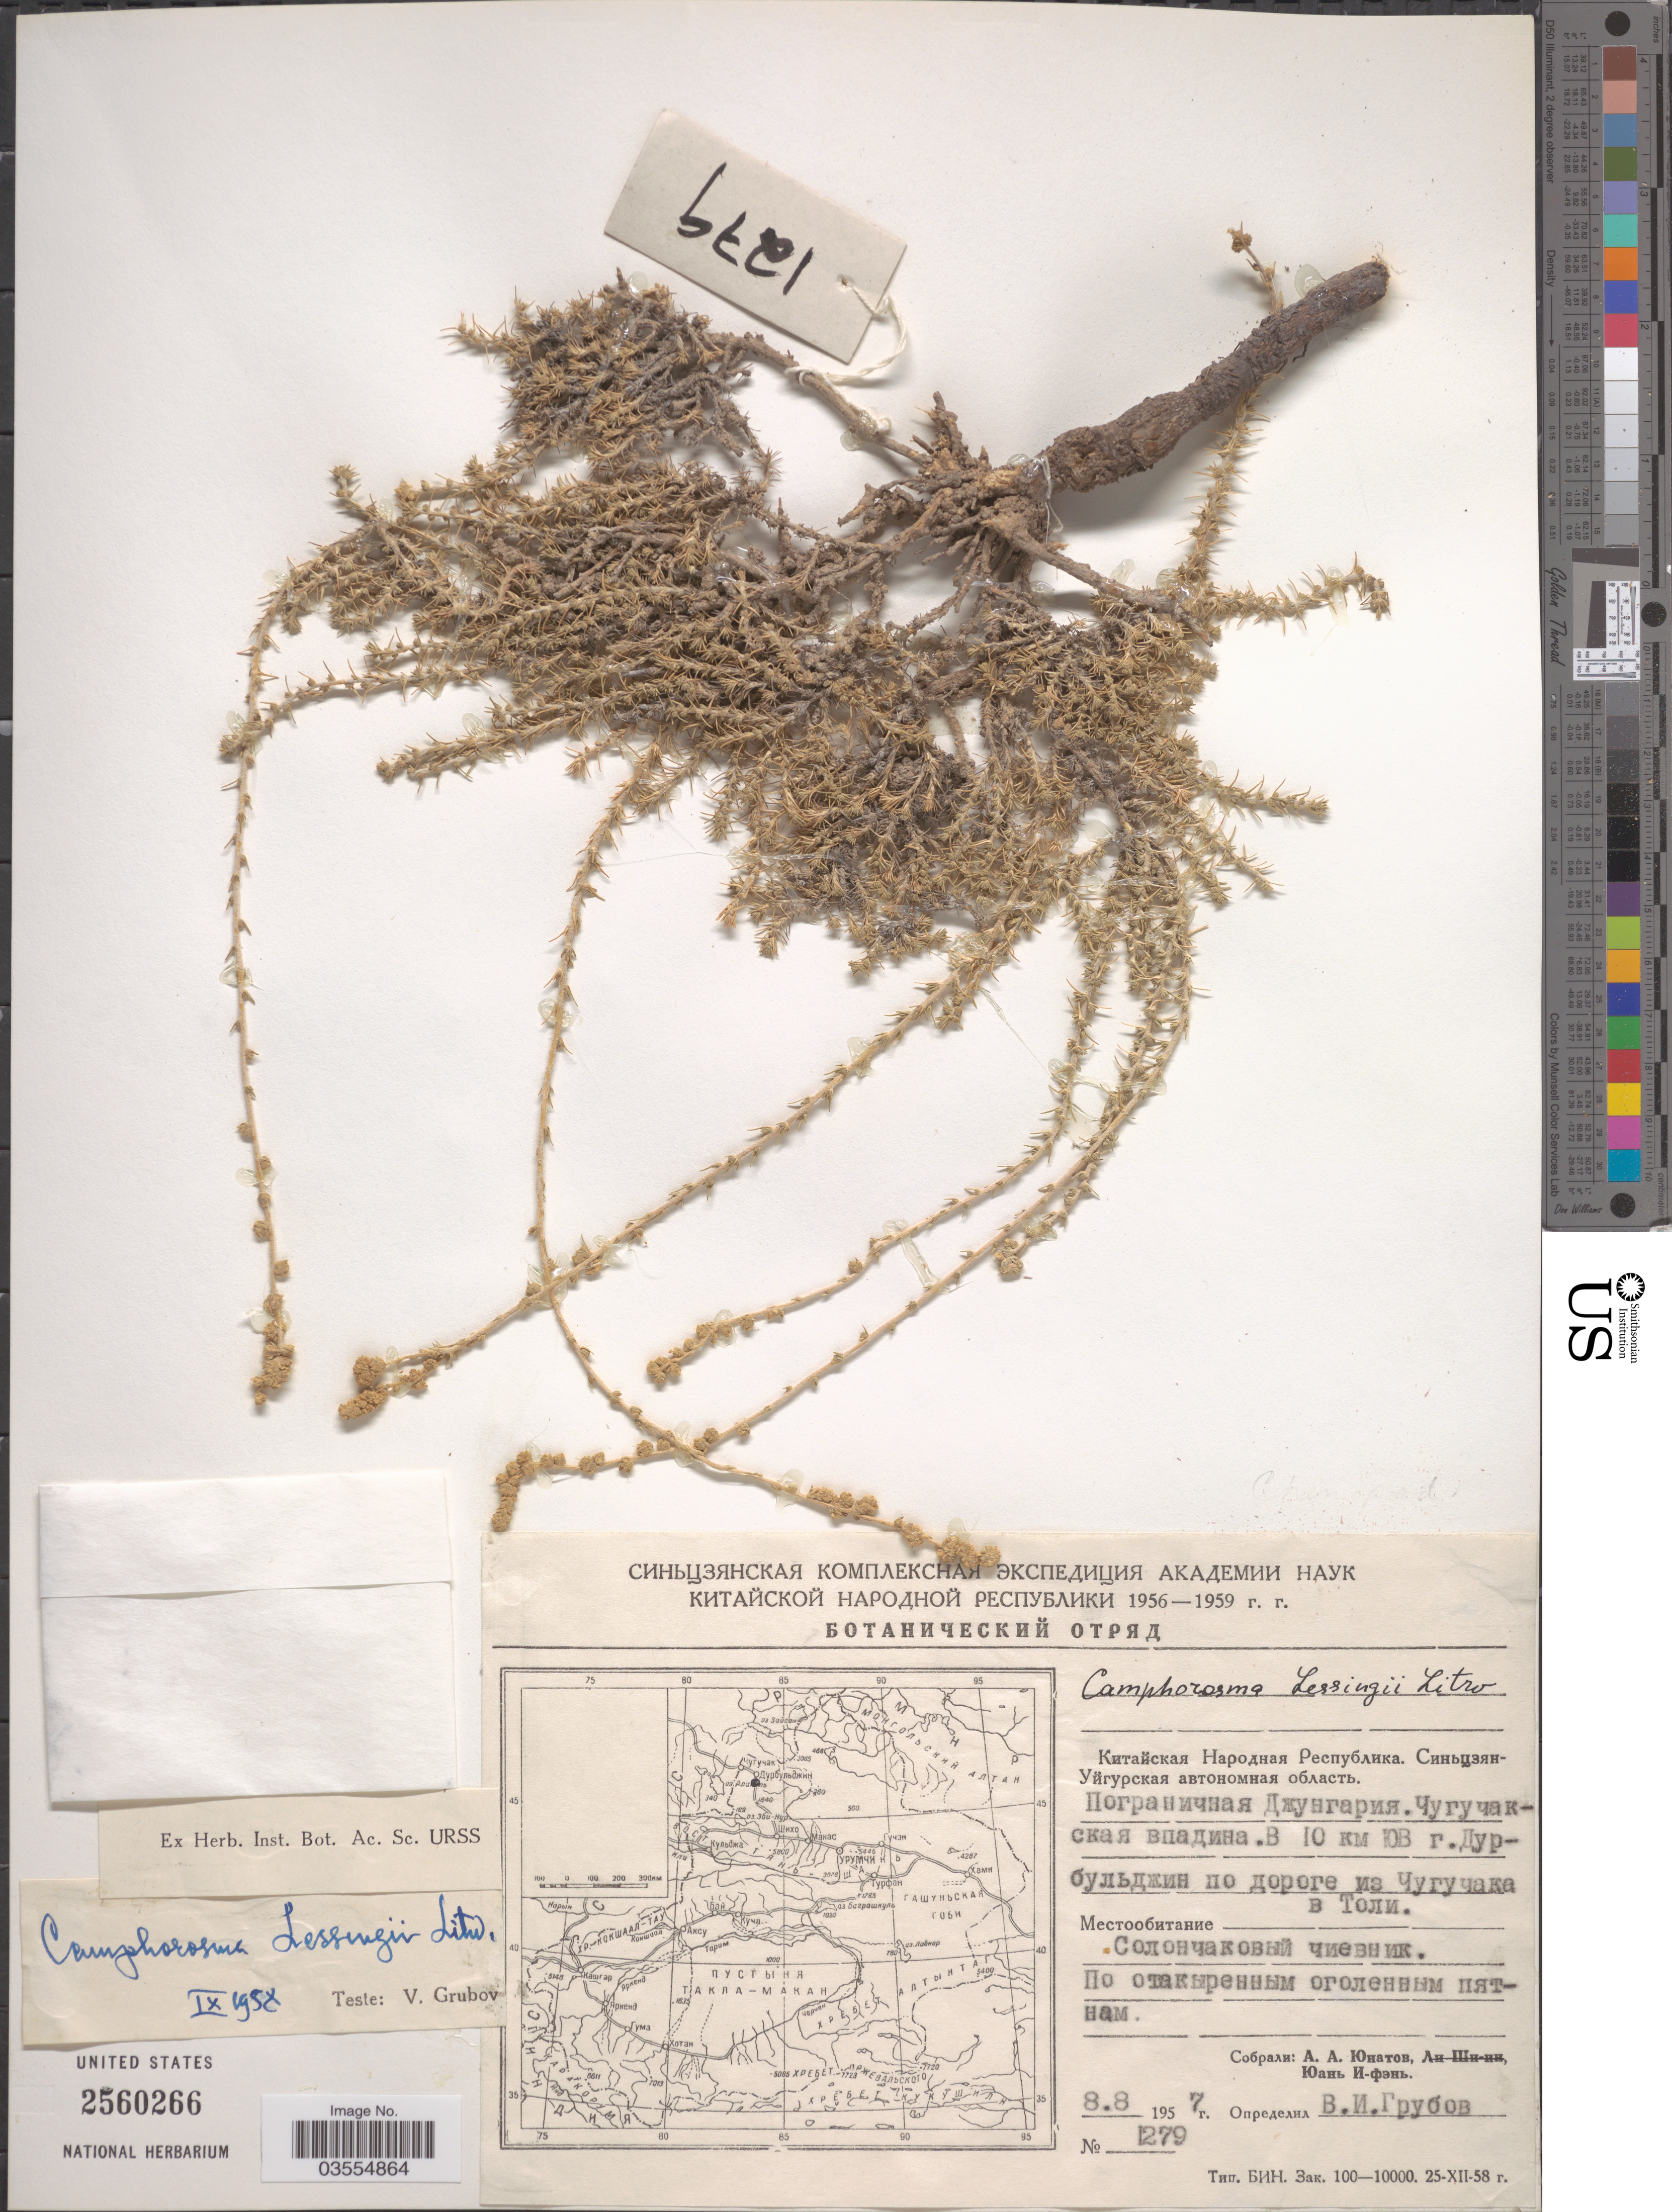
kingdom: Plantae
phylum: Tracheophyta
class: Magnoliopsida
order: Caryophyllales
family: Amaranthaceae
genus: Camphorosma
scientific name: Camphorosma lessingii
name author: Litv.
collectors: A. Unatov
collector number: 1279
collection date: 1957-08-08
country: China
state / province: Xinjiang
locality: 10 km SE of Durbuldzhin, on the road from Chuguchak to Toli.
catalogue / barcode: US 2560266